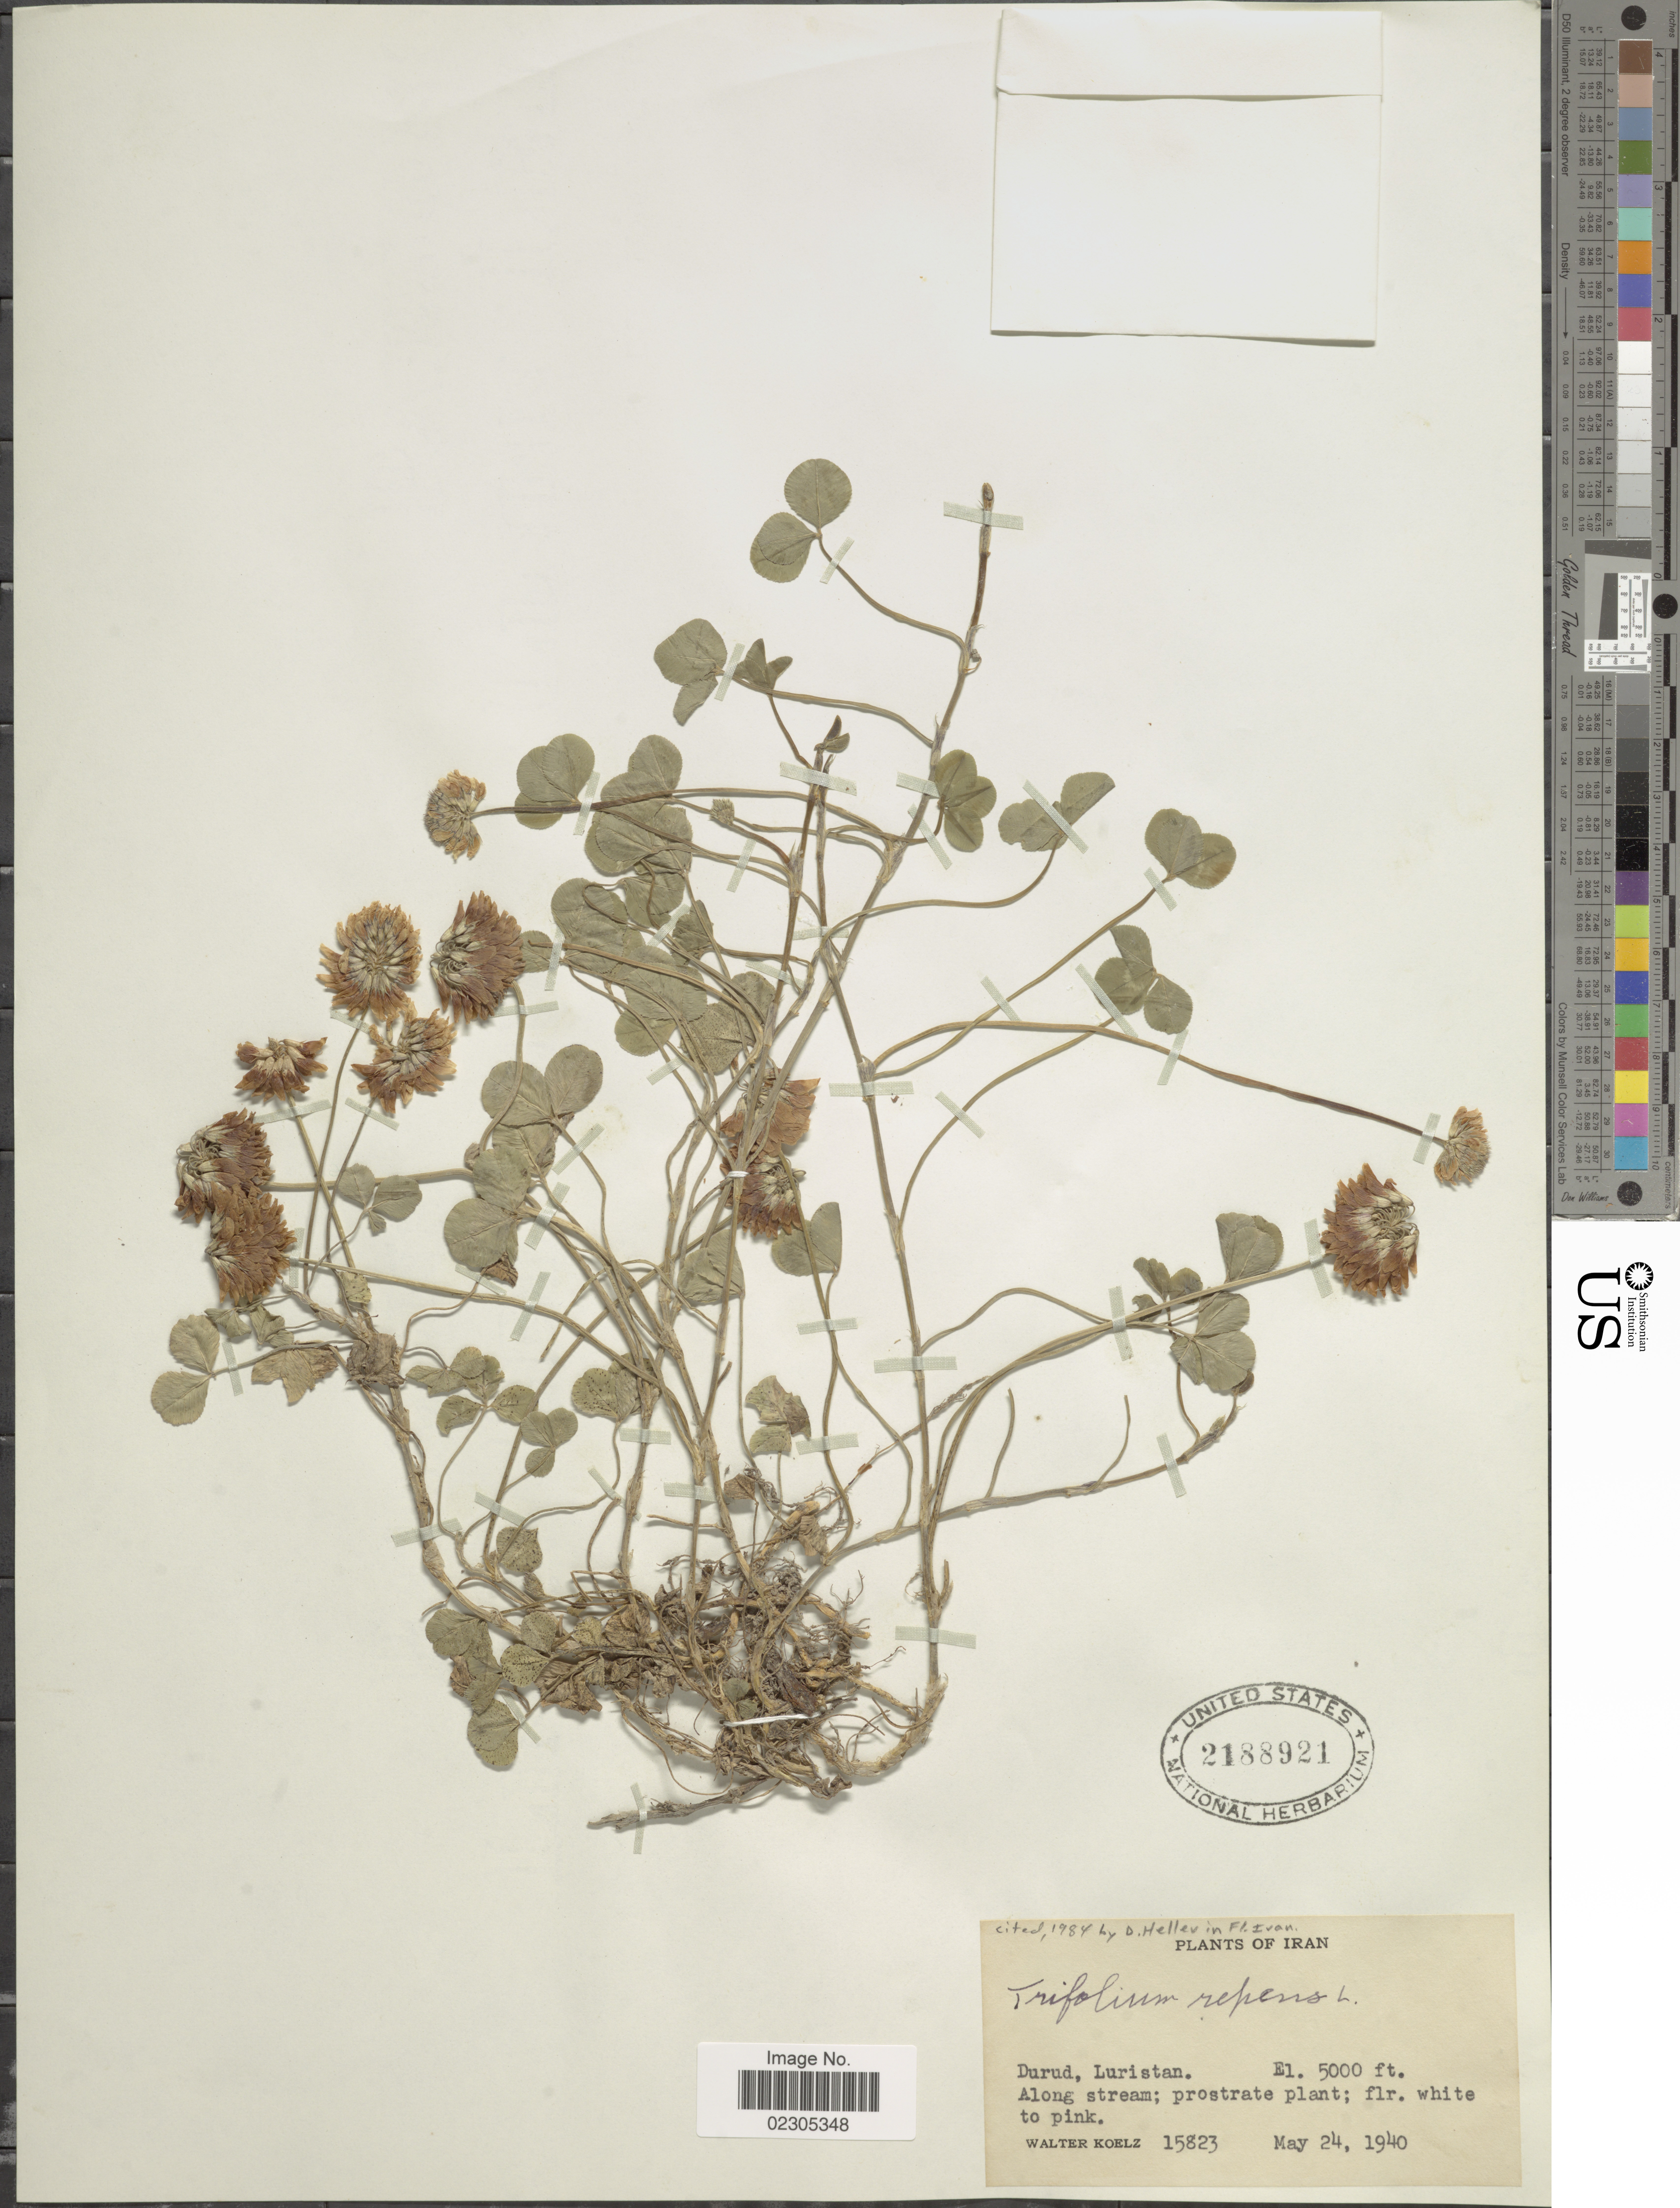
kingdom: Plantae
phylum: Tracheophyta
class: Magnoliopsida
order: Fabales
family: Fabaceae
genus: Trifolium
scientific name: Trifolium repens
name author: L.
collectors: W. N. Koelz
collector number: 15823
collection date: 1940-05-24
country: Iran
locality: Durud, Luristan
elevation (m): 1524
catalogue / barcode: US 2188921